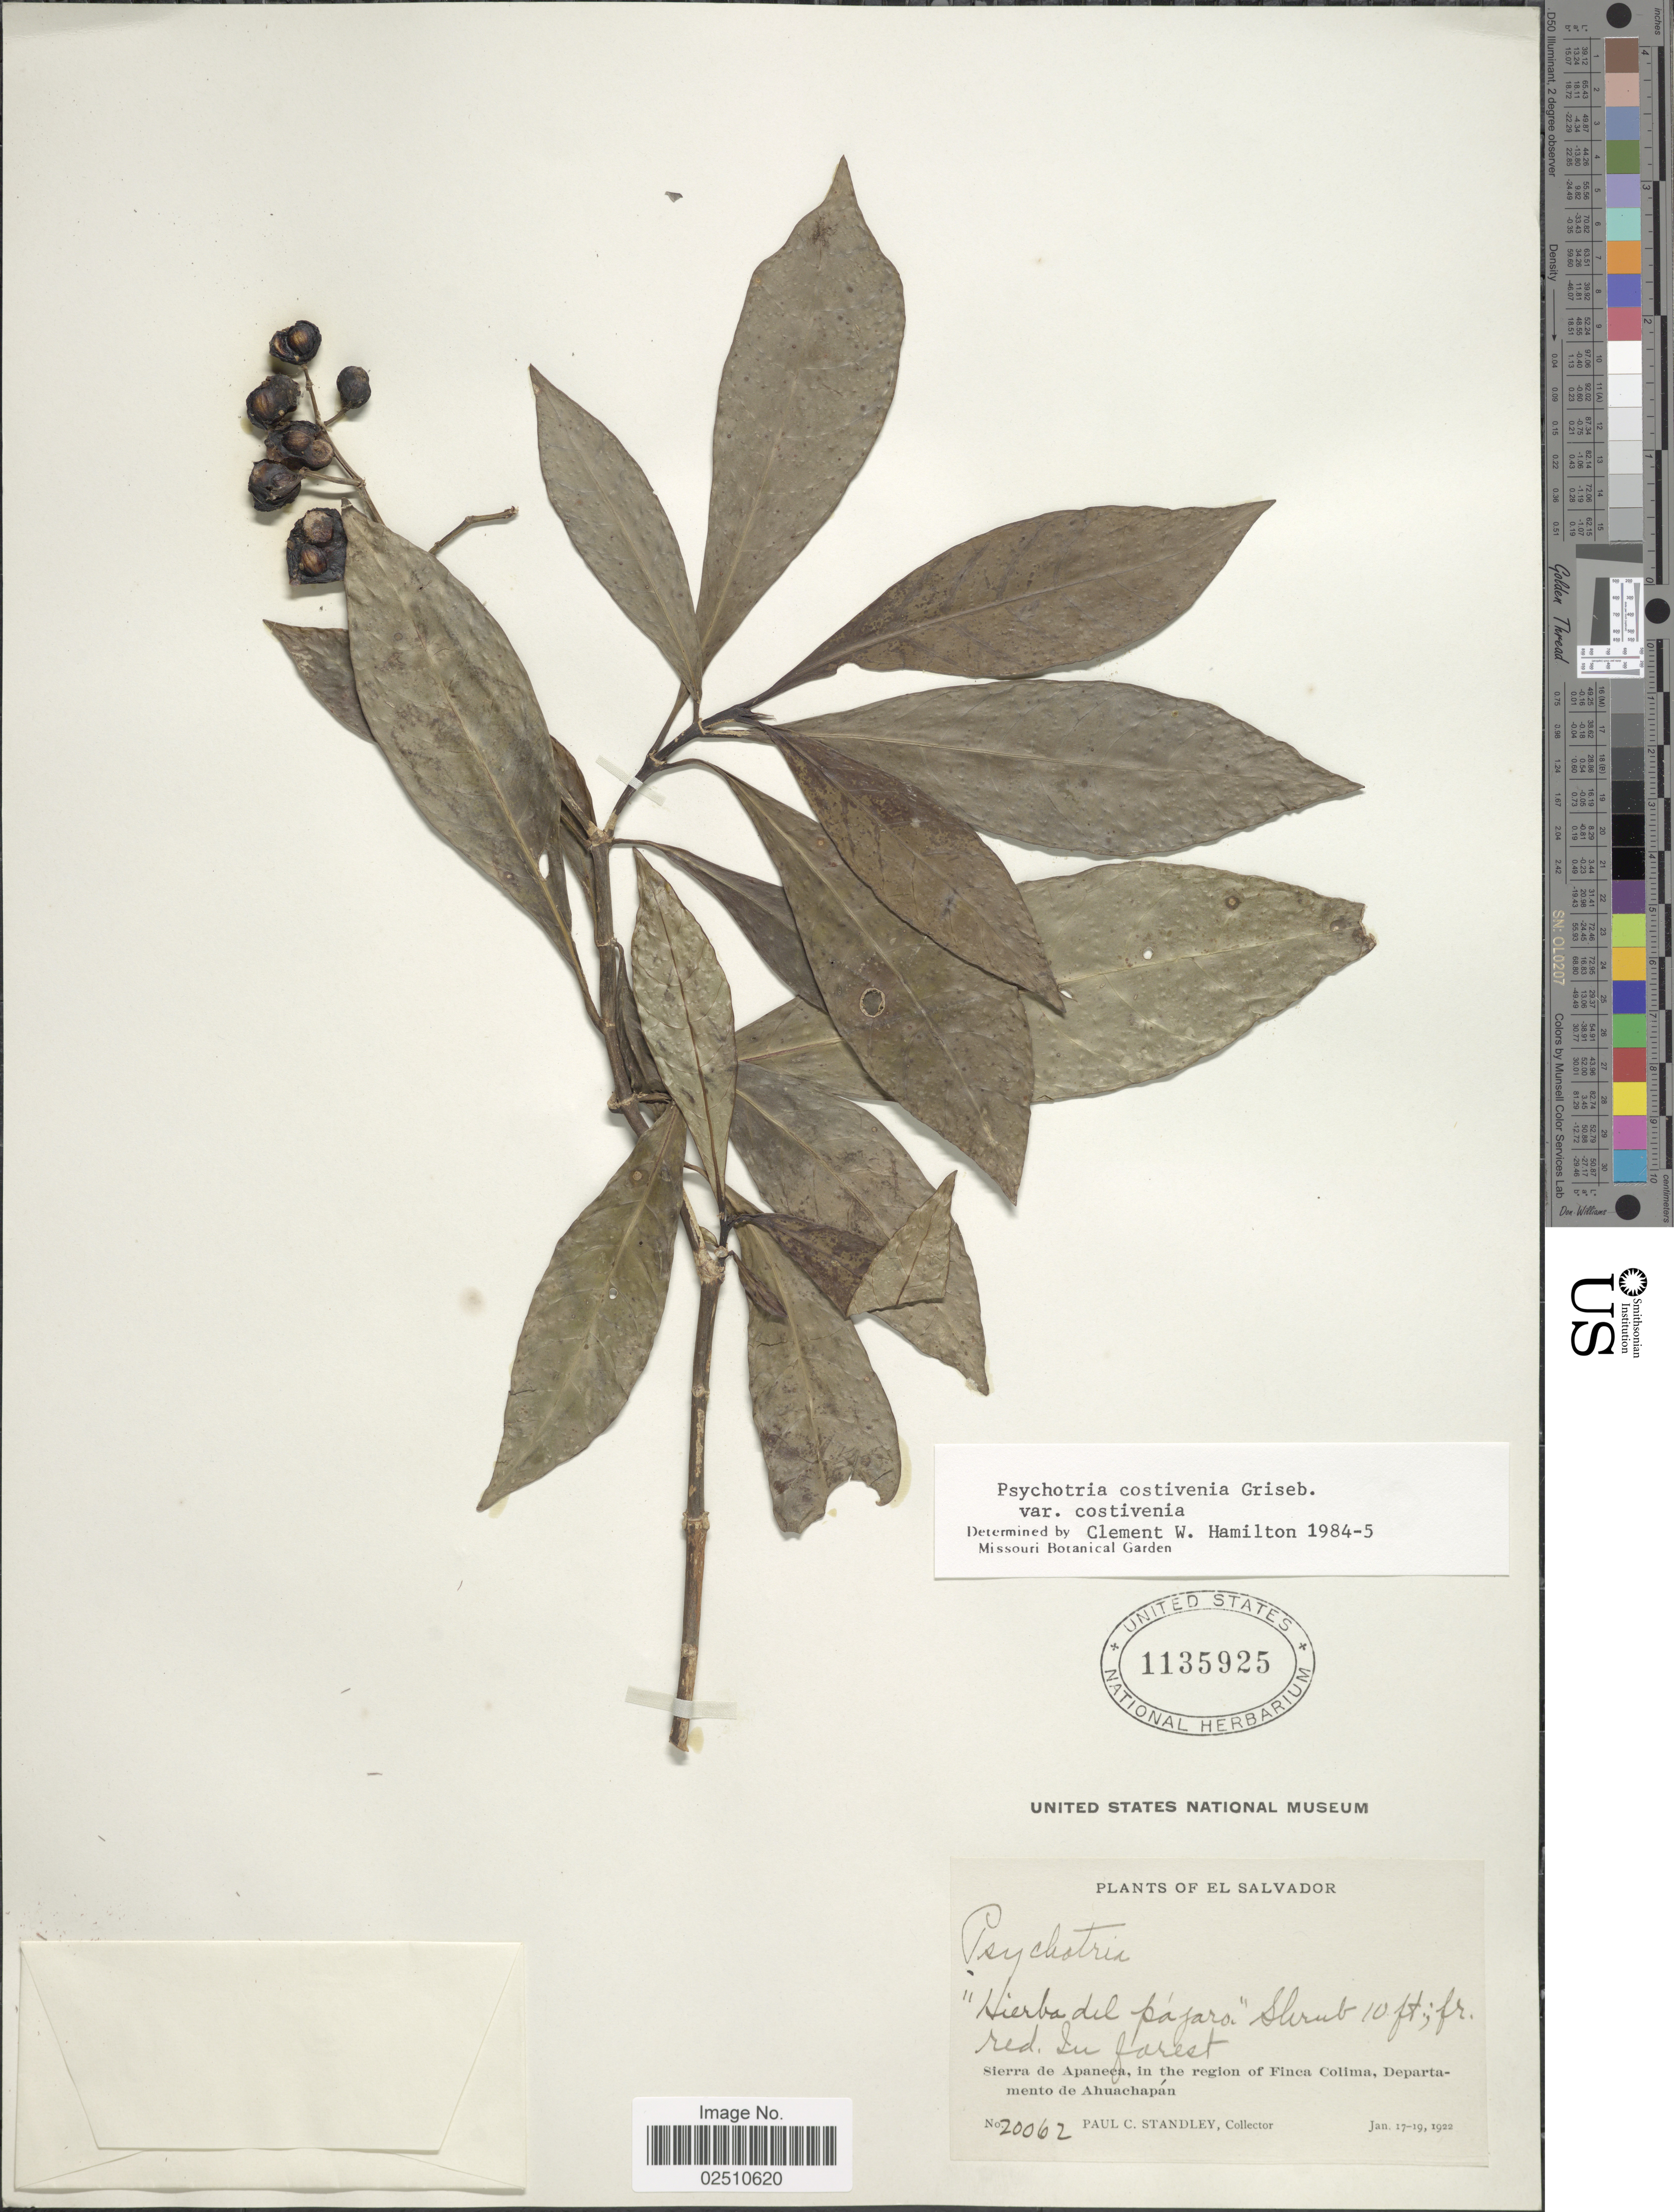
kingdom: Plantae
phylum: Tracheophyta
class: Magnoliopsida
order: Gentianales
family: Rubiaceae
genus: Psychotria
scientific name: Psychotria costivenia var. costivenia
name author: Griseb.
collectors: P. C. Standley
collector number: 20062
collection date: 1922-01-17/1922-01-19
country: El Salvador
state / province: Ahuachapan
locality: Sierra de Apaneca, in the region of Finca Colima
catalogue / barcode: US 1135925